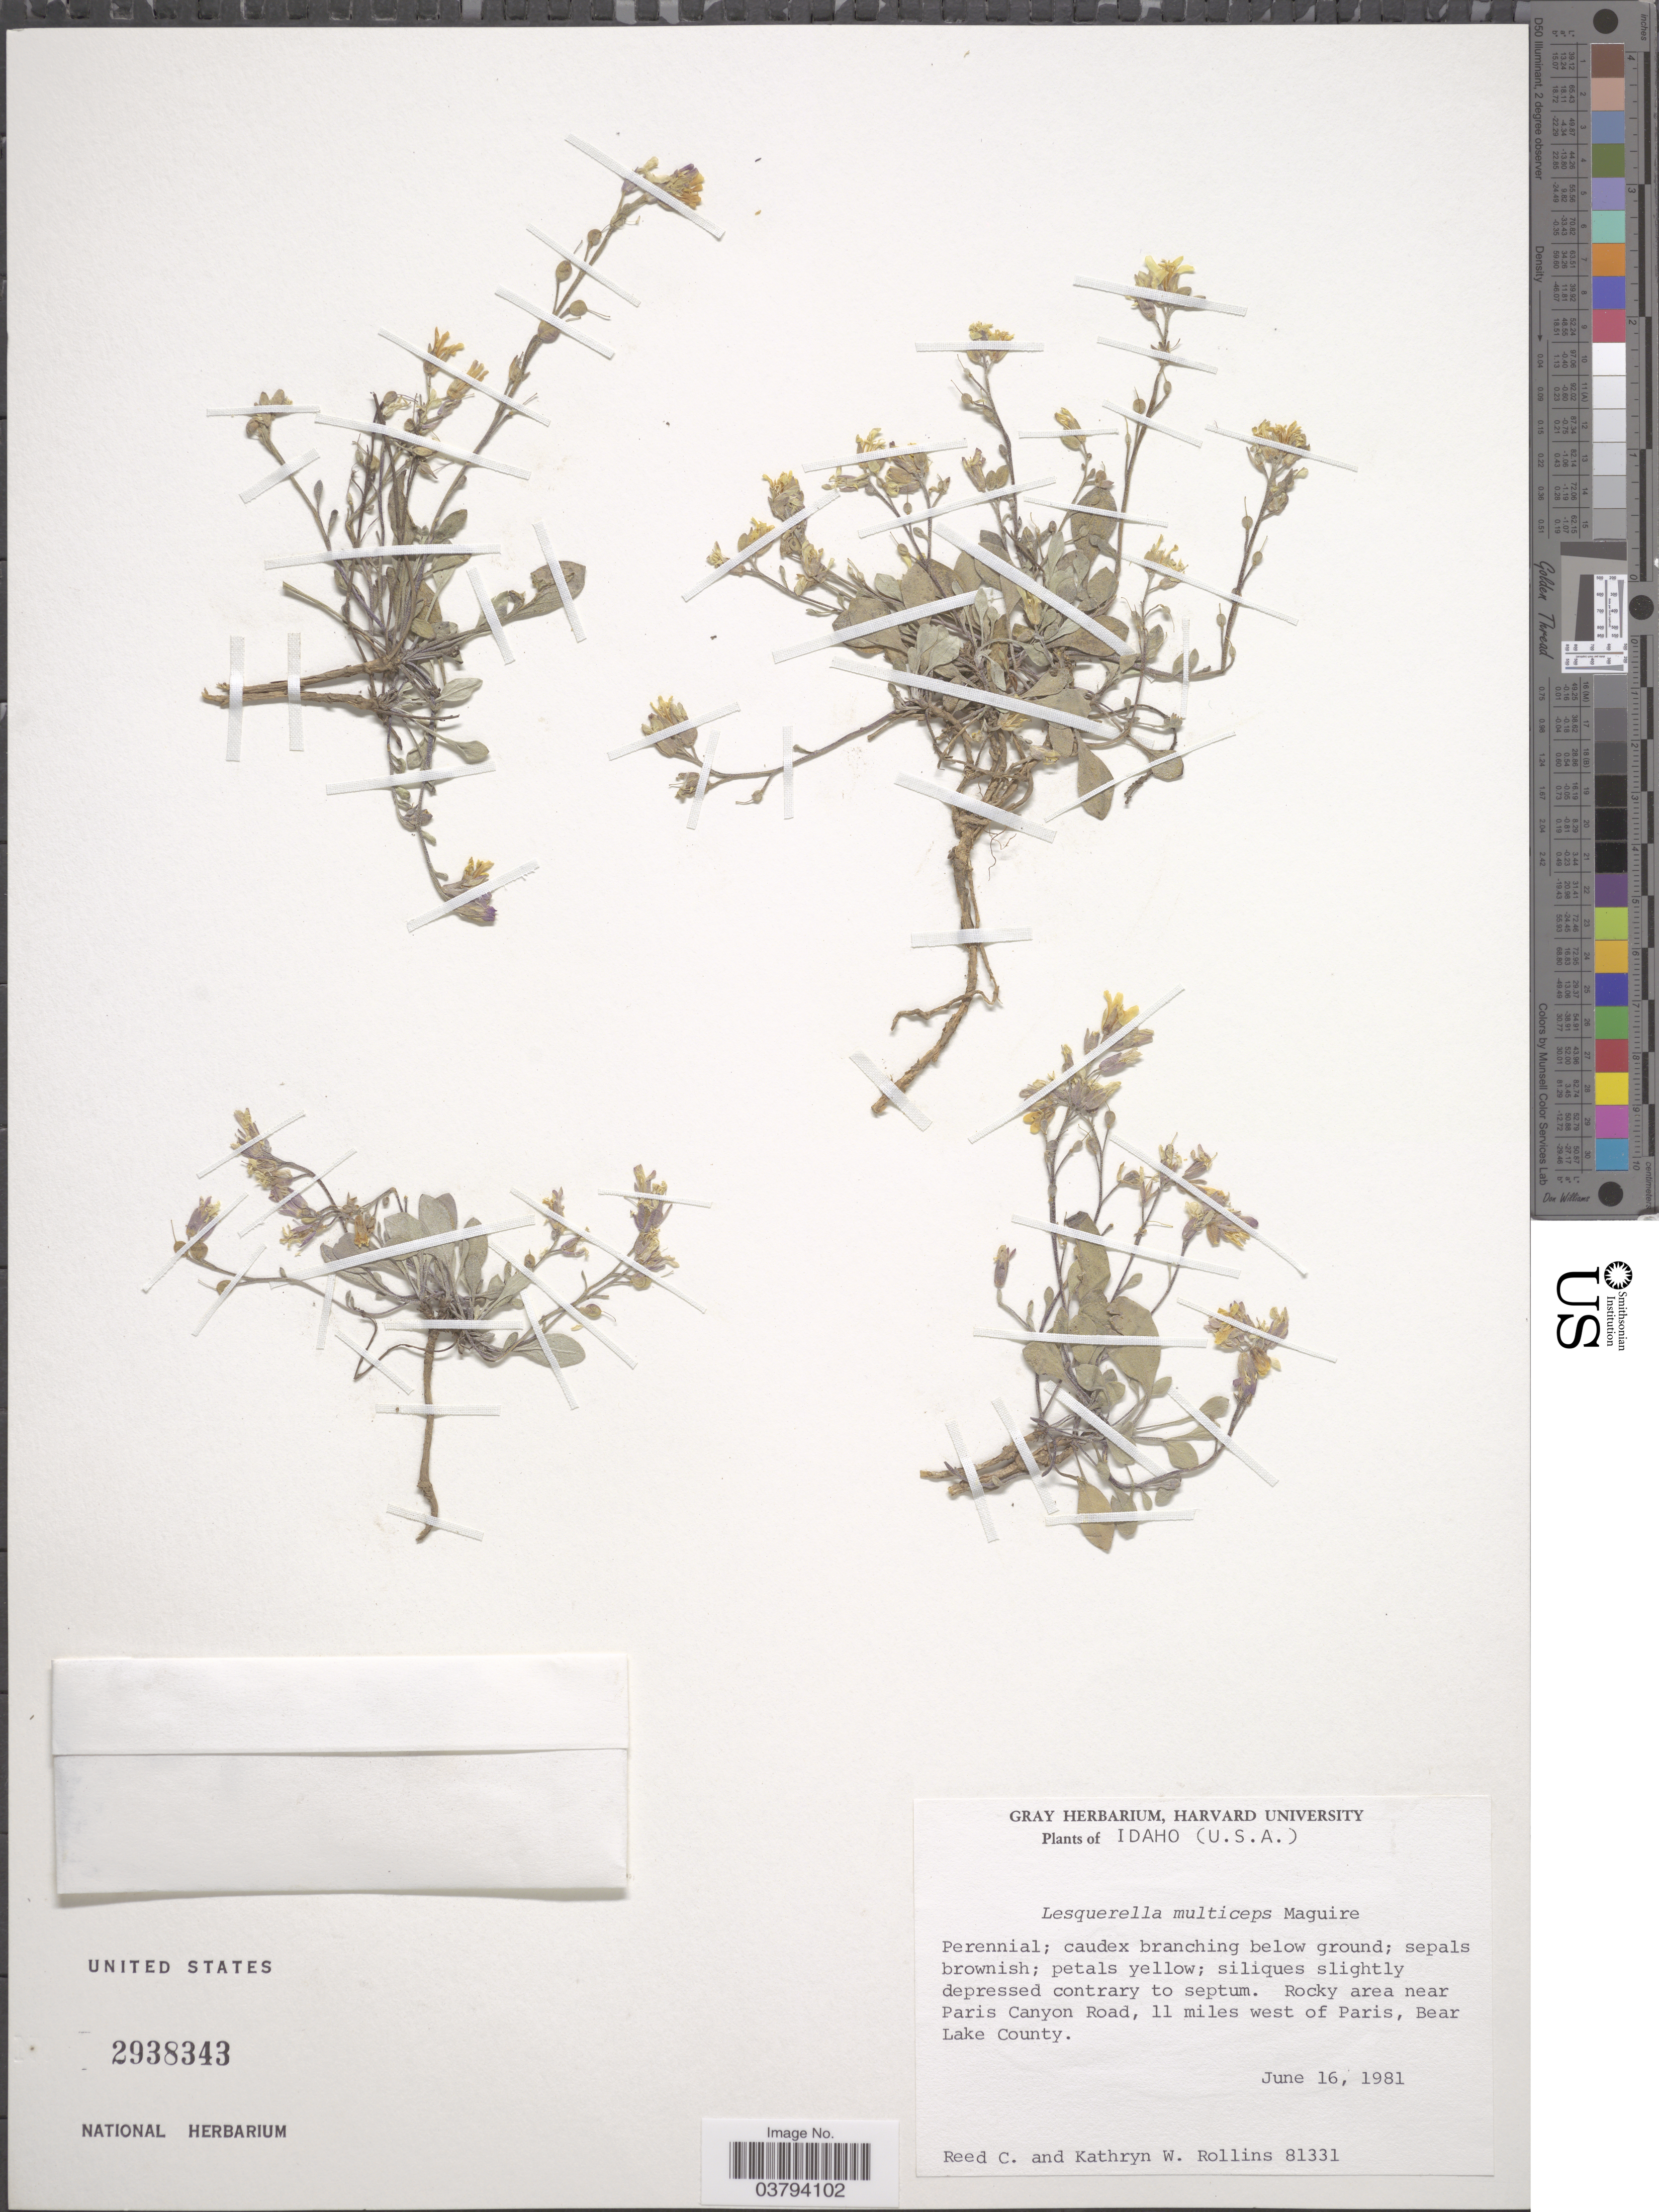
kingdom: Plantae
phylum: Tracheophyta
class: Magnoliopsida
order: Brassicales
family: Brassicaceae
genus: Lesquerella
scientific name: Lesquerella multiceps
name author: Maguire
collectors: R. C. Rollins & K. W. Rollins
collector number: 81331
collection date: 1981-06-16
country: United States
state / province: Idaho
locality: Rocky area near Paris Canyon Road, 11 miles west of Paris, Bear Lake County.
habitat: rocky area near road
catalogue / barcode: US 2938343